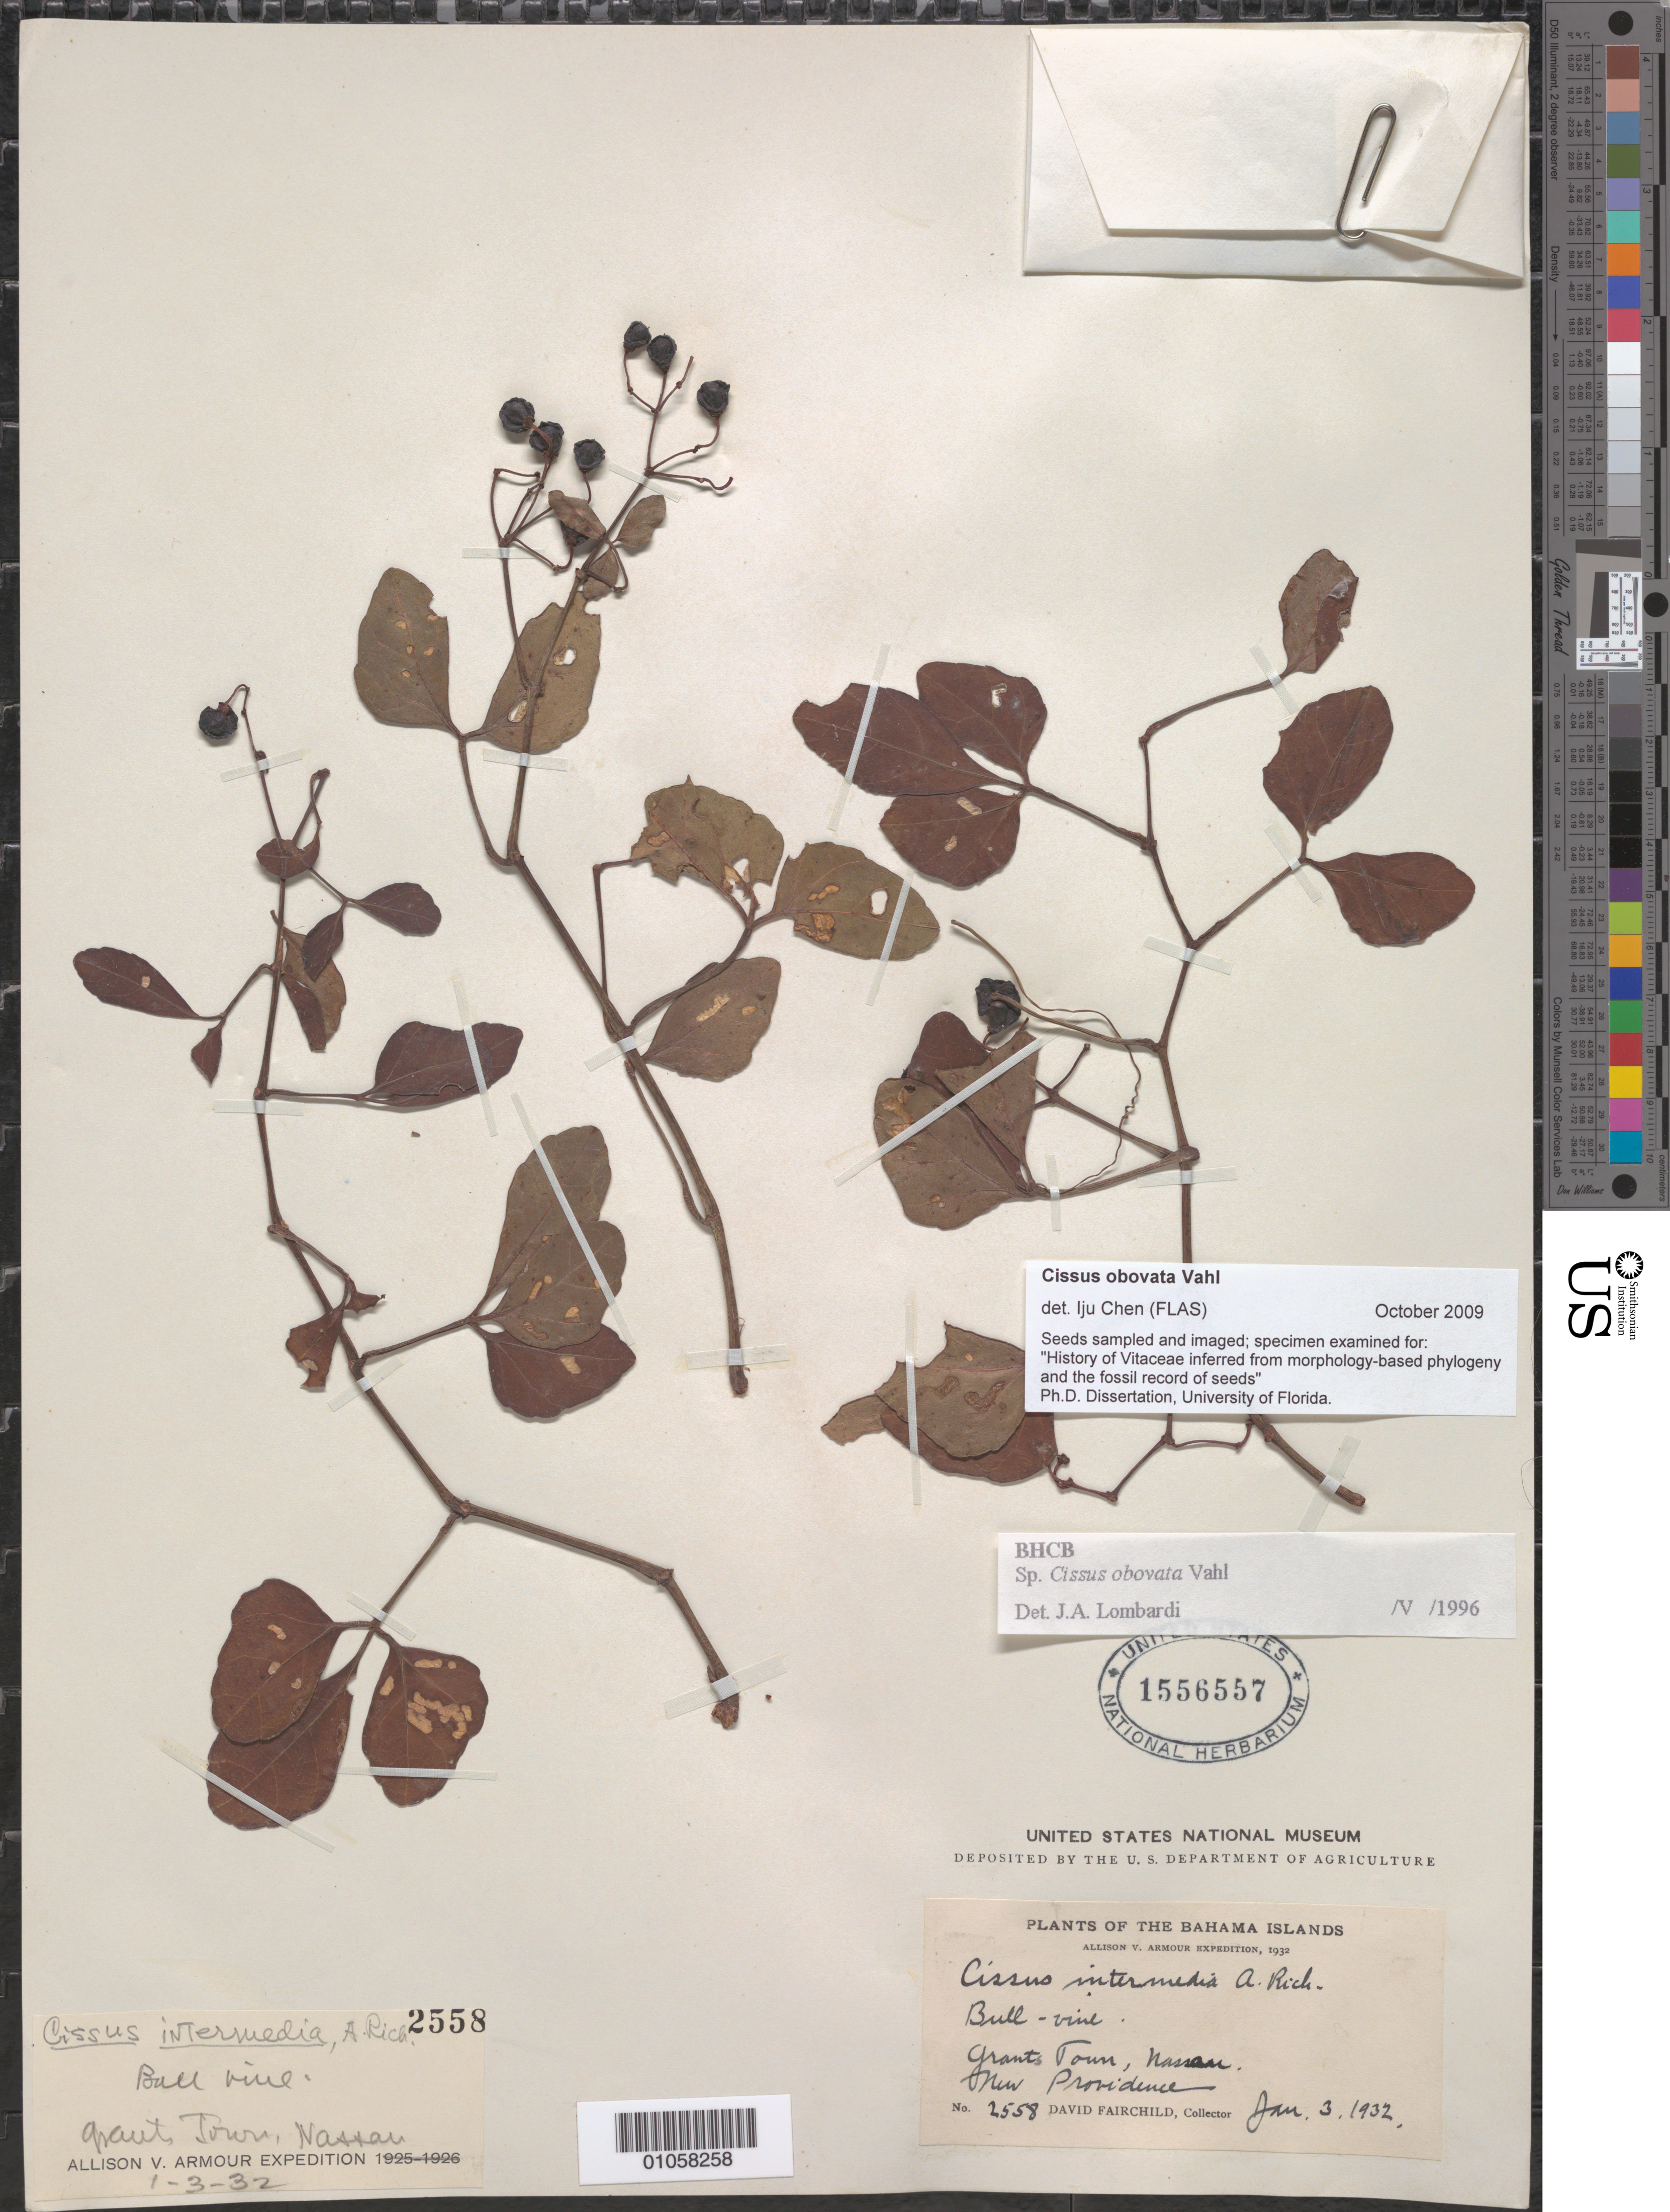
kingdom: Plantae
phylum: Tracheophyta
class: Magnoliopsida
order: Vitales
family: Vitaceae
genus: Cissus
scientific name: Cissus obovata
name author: Vahl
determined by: Chen, I.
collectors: D. Fairchild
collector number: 2558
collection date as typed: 03 Jan 1932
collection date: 1932-01-03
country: Bahamas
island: New Providence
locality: Nassau, Grants Town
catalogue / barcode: US 1556557